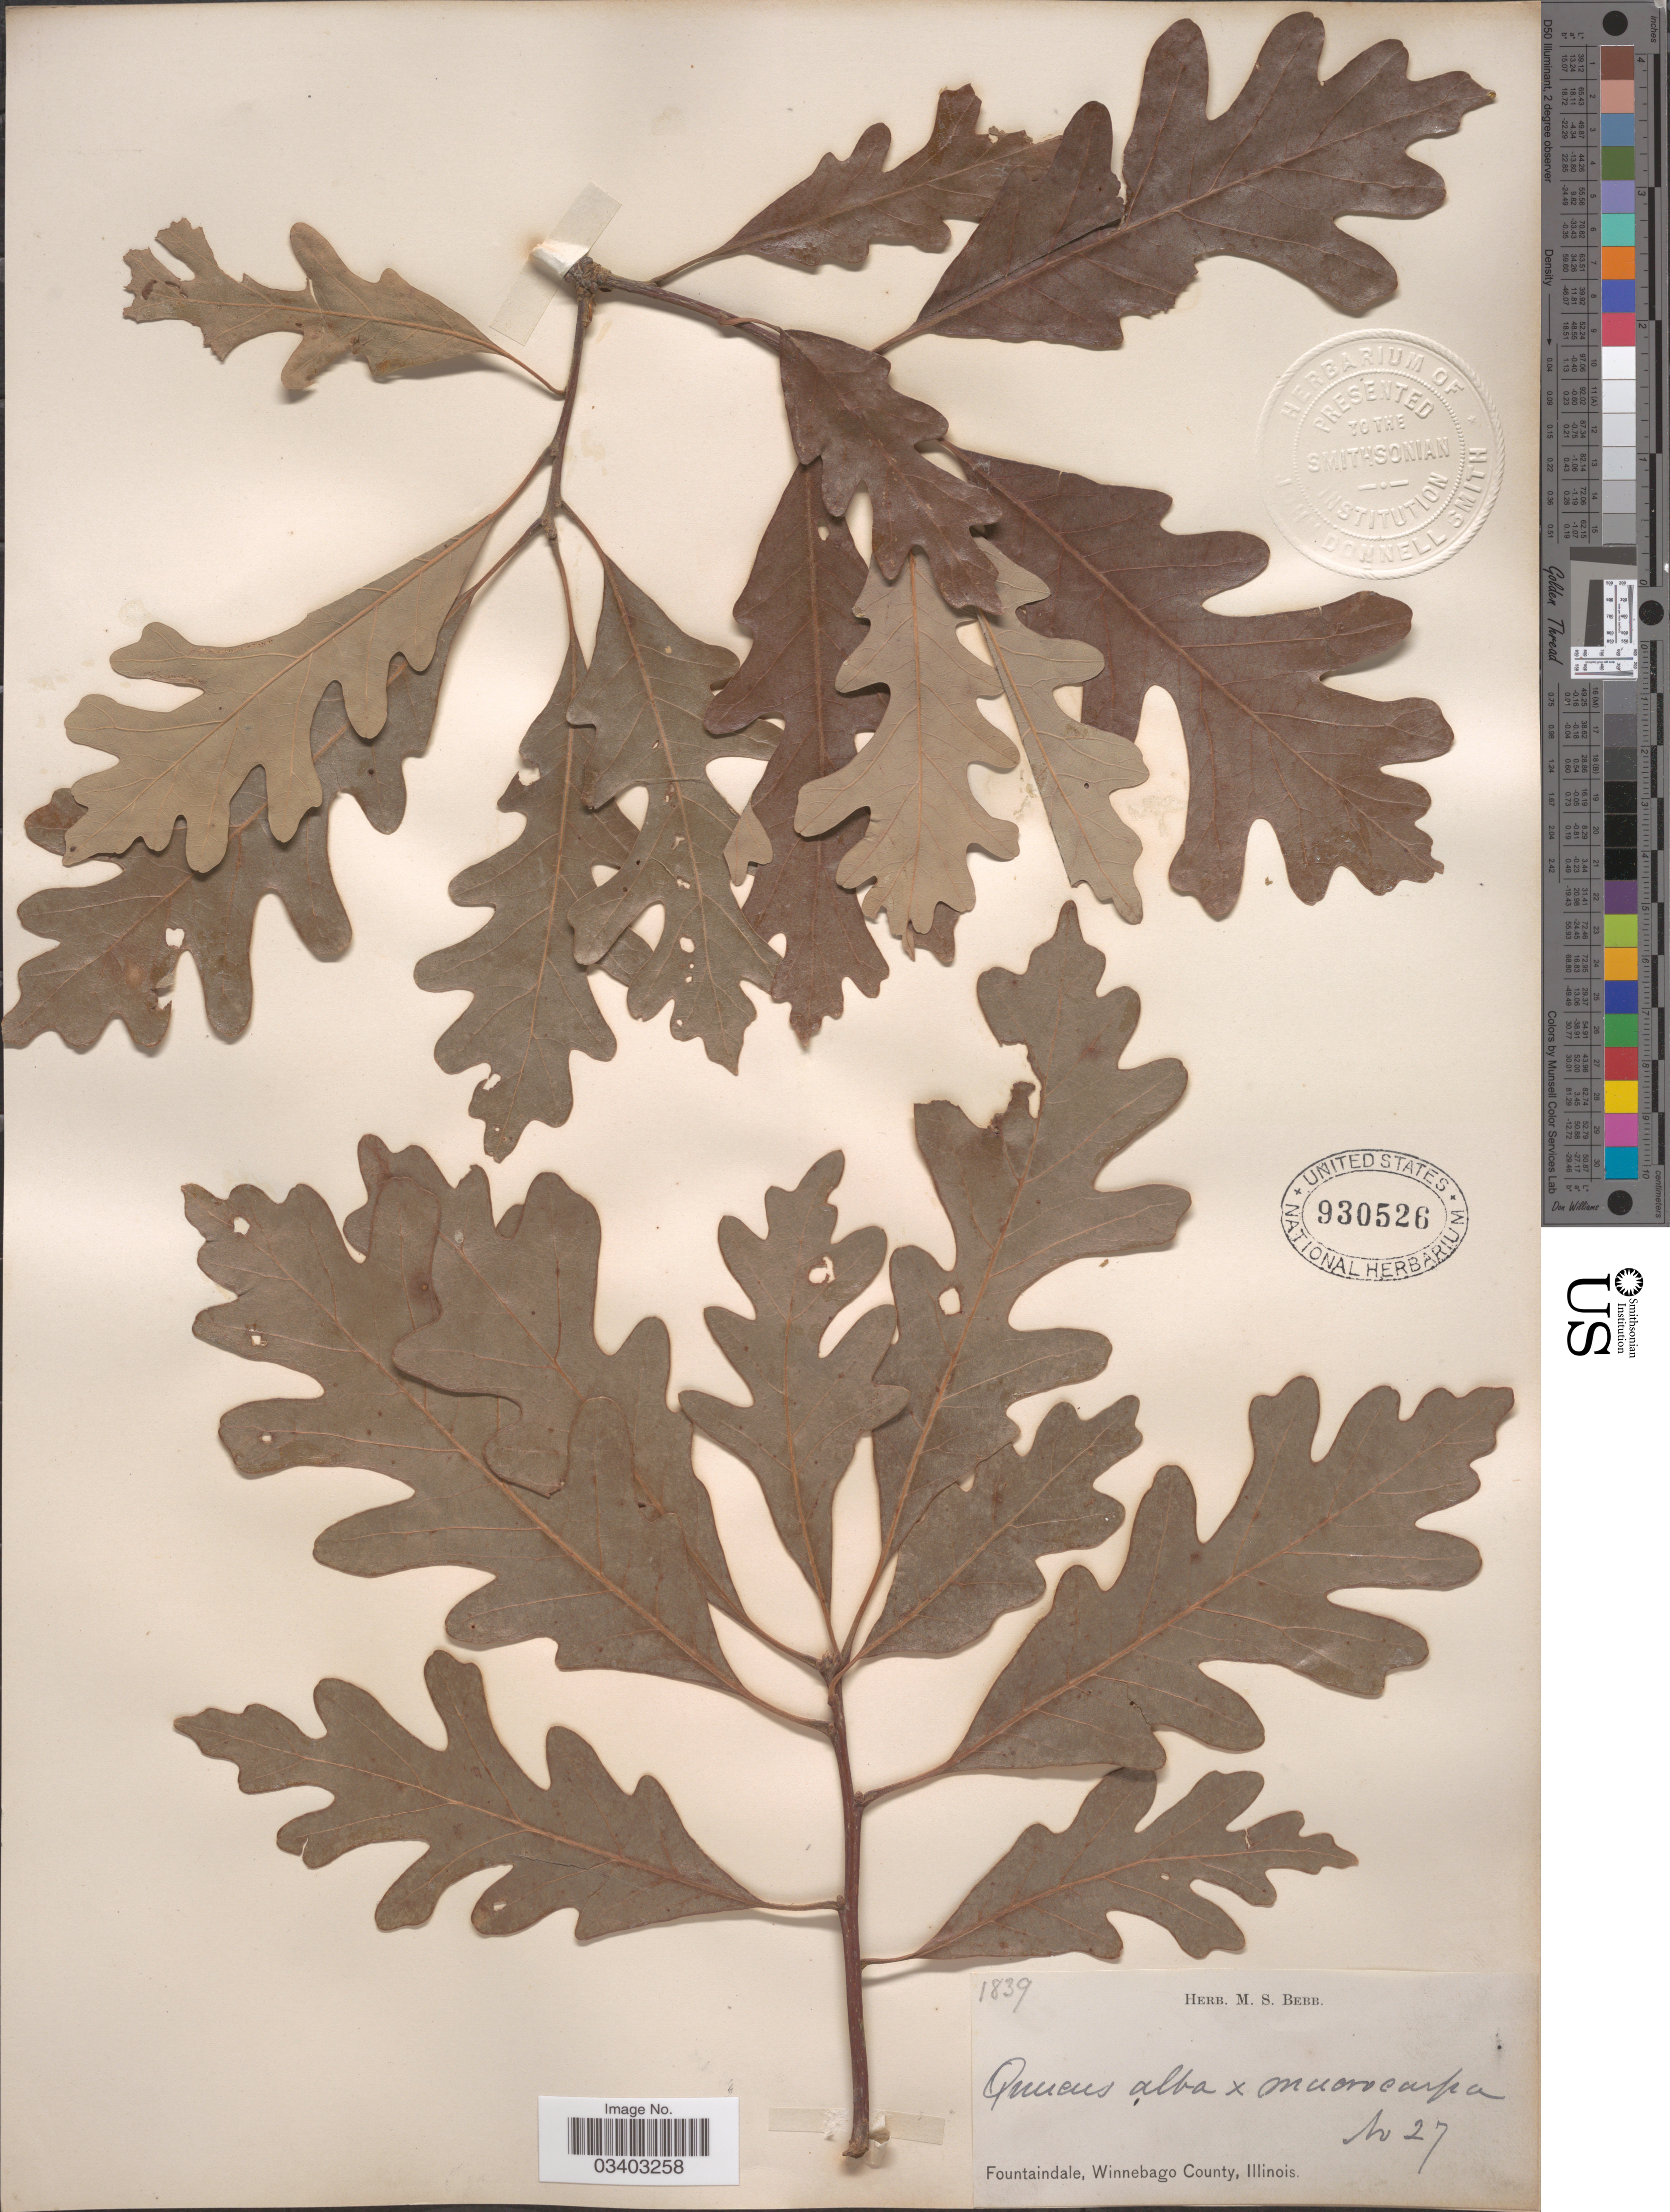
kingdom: Plantae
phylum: Tracheophyta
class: Magnoliopsida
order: Fagales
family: Fagaceae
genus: Quercus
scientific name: Quercus alba x Q. macrocarpa Michx.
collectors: ex Herb. M. S. Bebb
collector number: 27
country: United States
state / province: Illinois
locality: Fountaindale, Winnebago County.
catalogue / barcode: US 930526